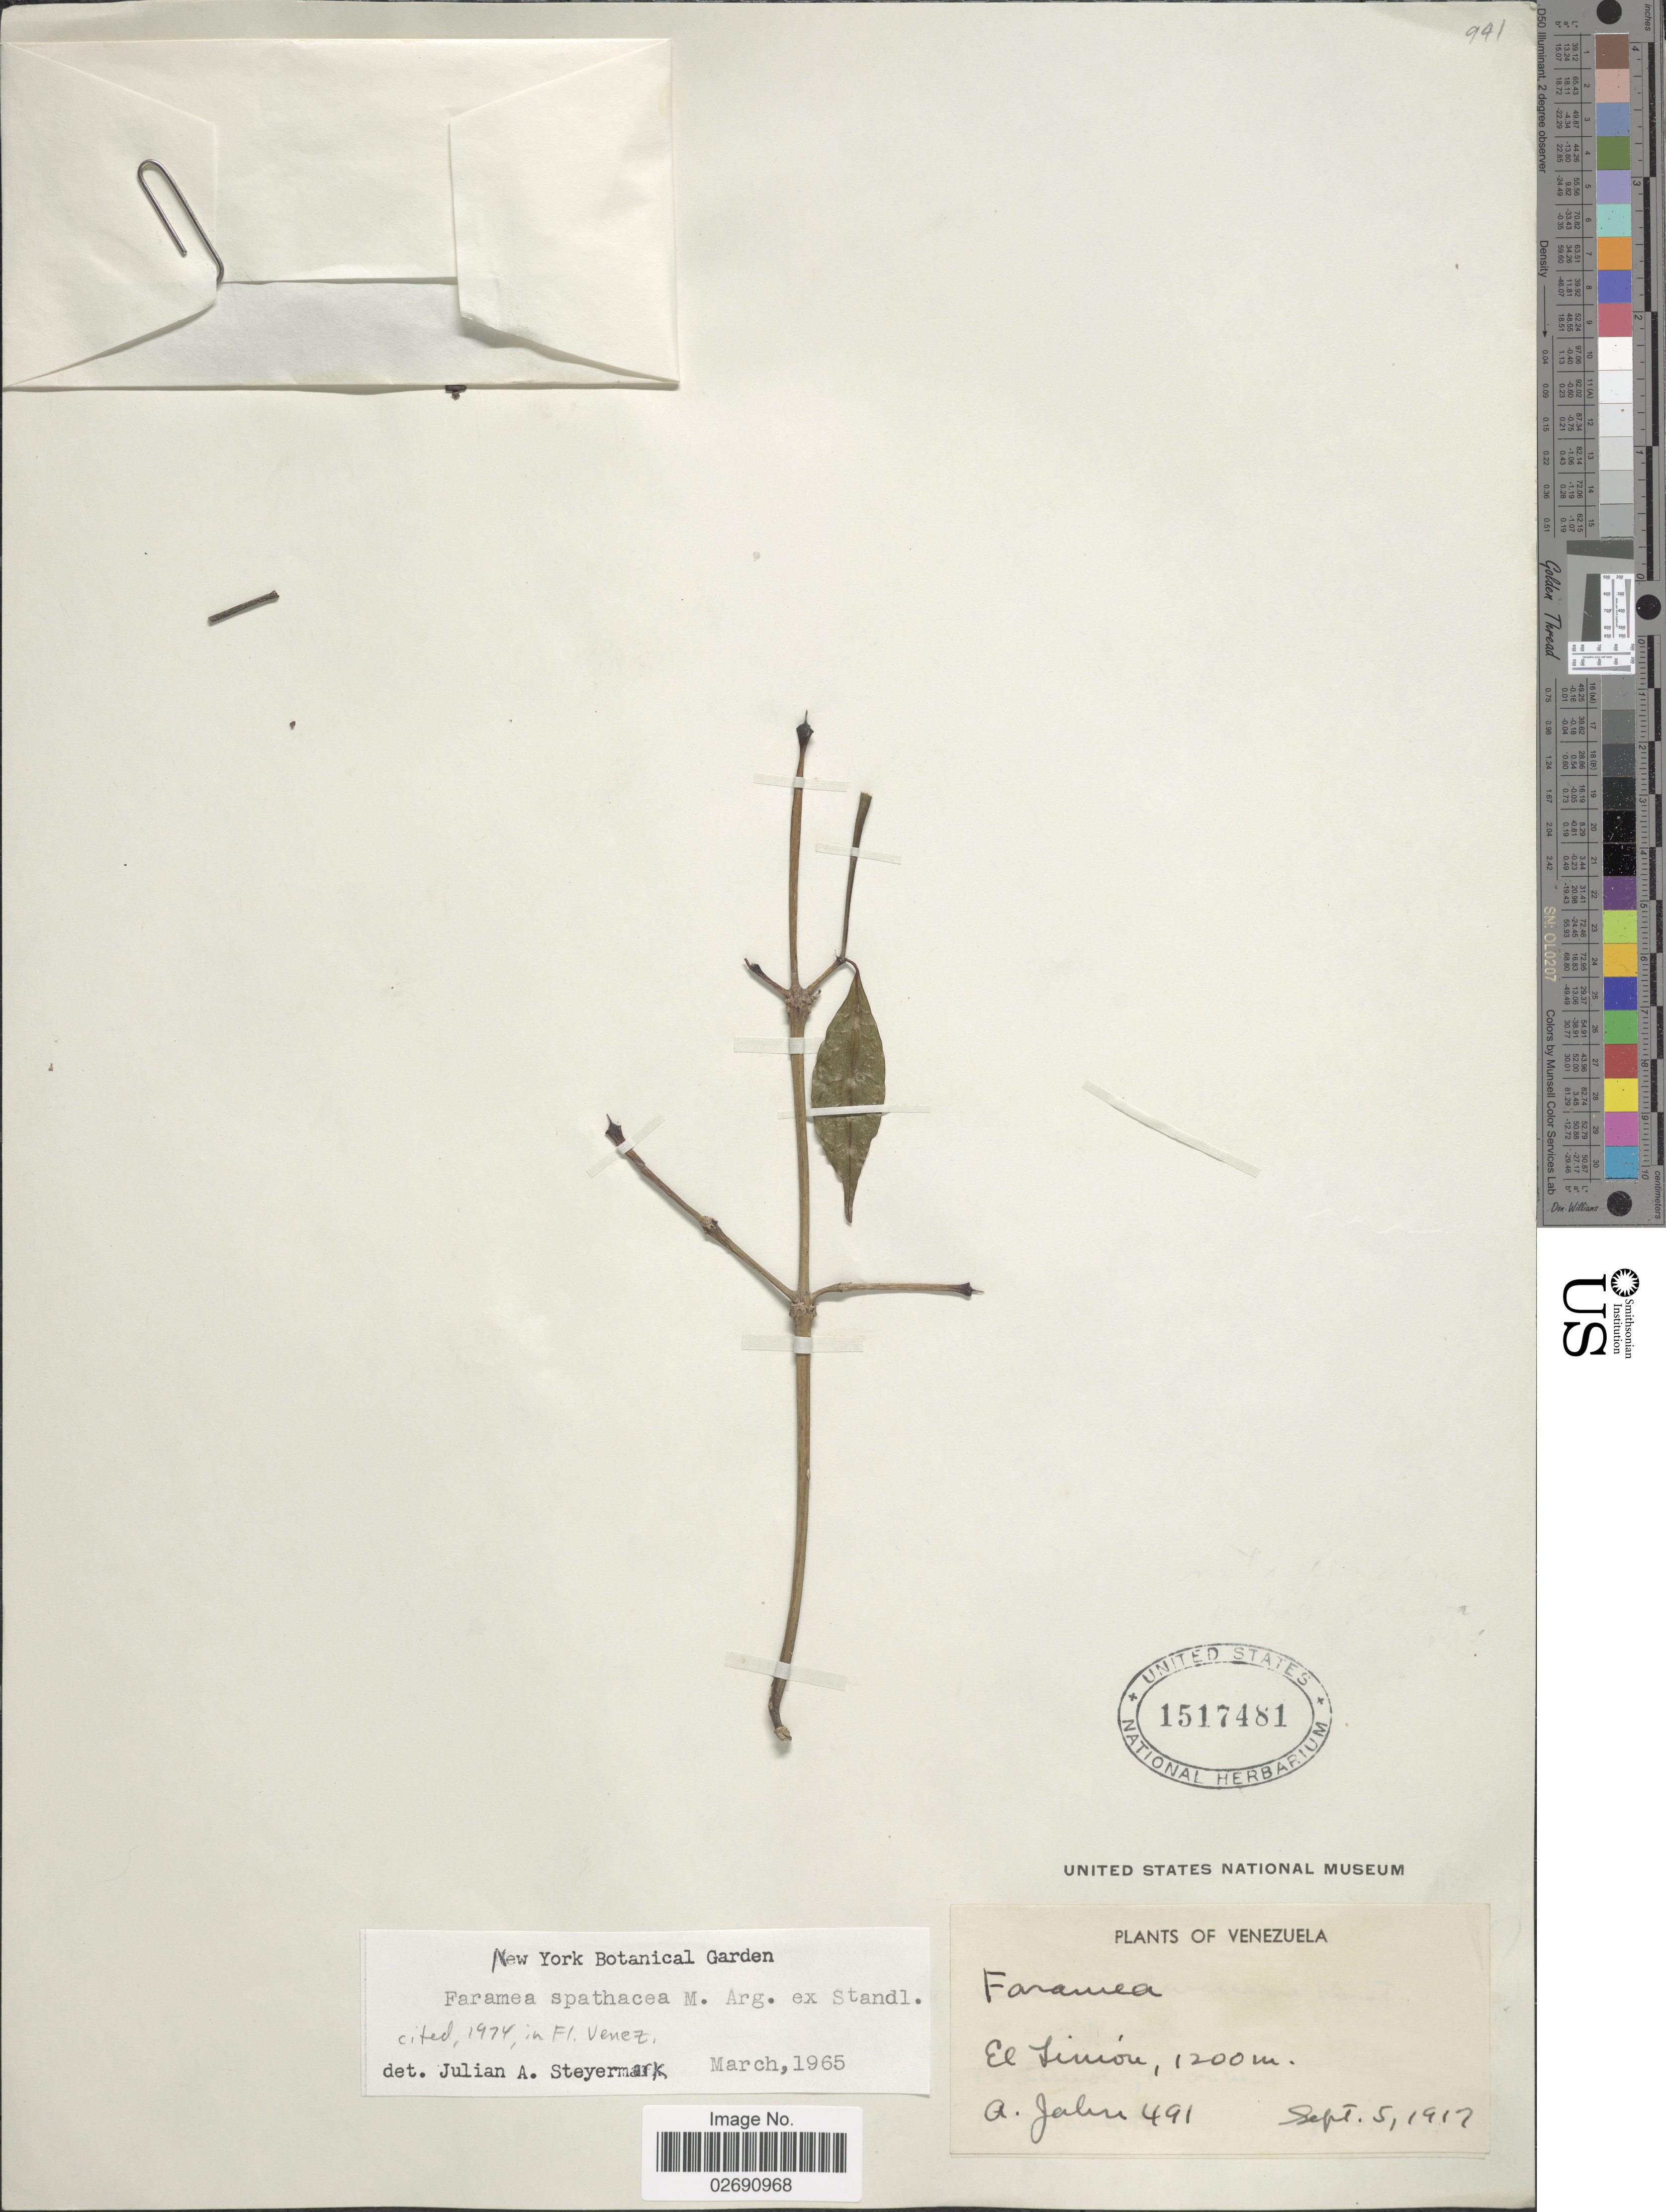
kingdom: Plantae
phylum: Tracheophyta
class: Magnoliopsida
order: Gentianales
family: Rubiaceae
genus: Faramea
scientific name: Faramea spathacea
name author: Müll. Arg. ex Standl.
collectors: A. Jahn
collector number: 491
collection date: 1917-09-05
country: Venezuela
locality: El Limon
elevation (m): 1200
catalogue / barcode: US 1517481